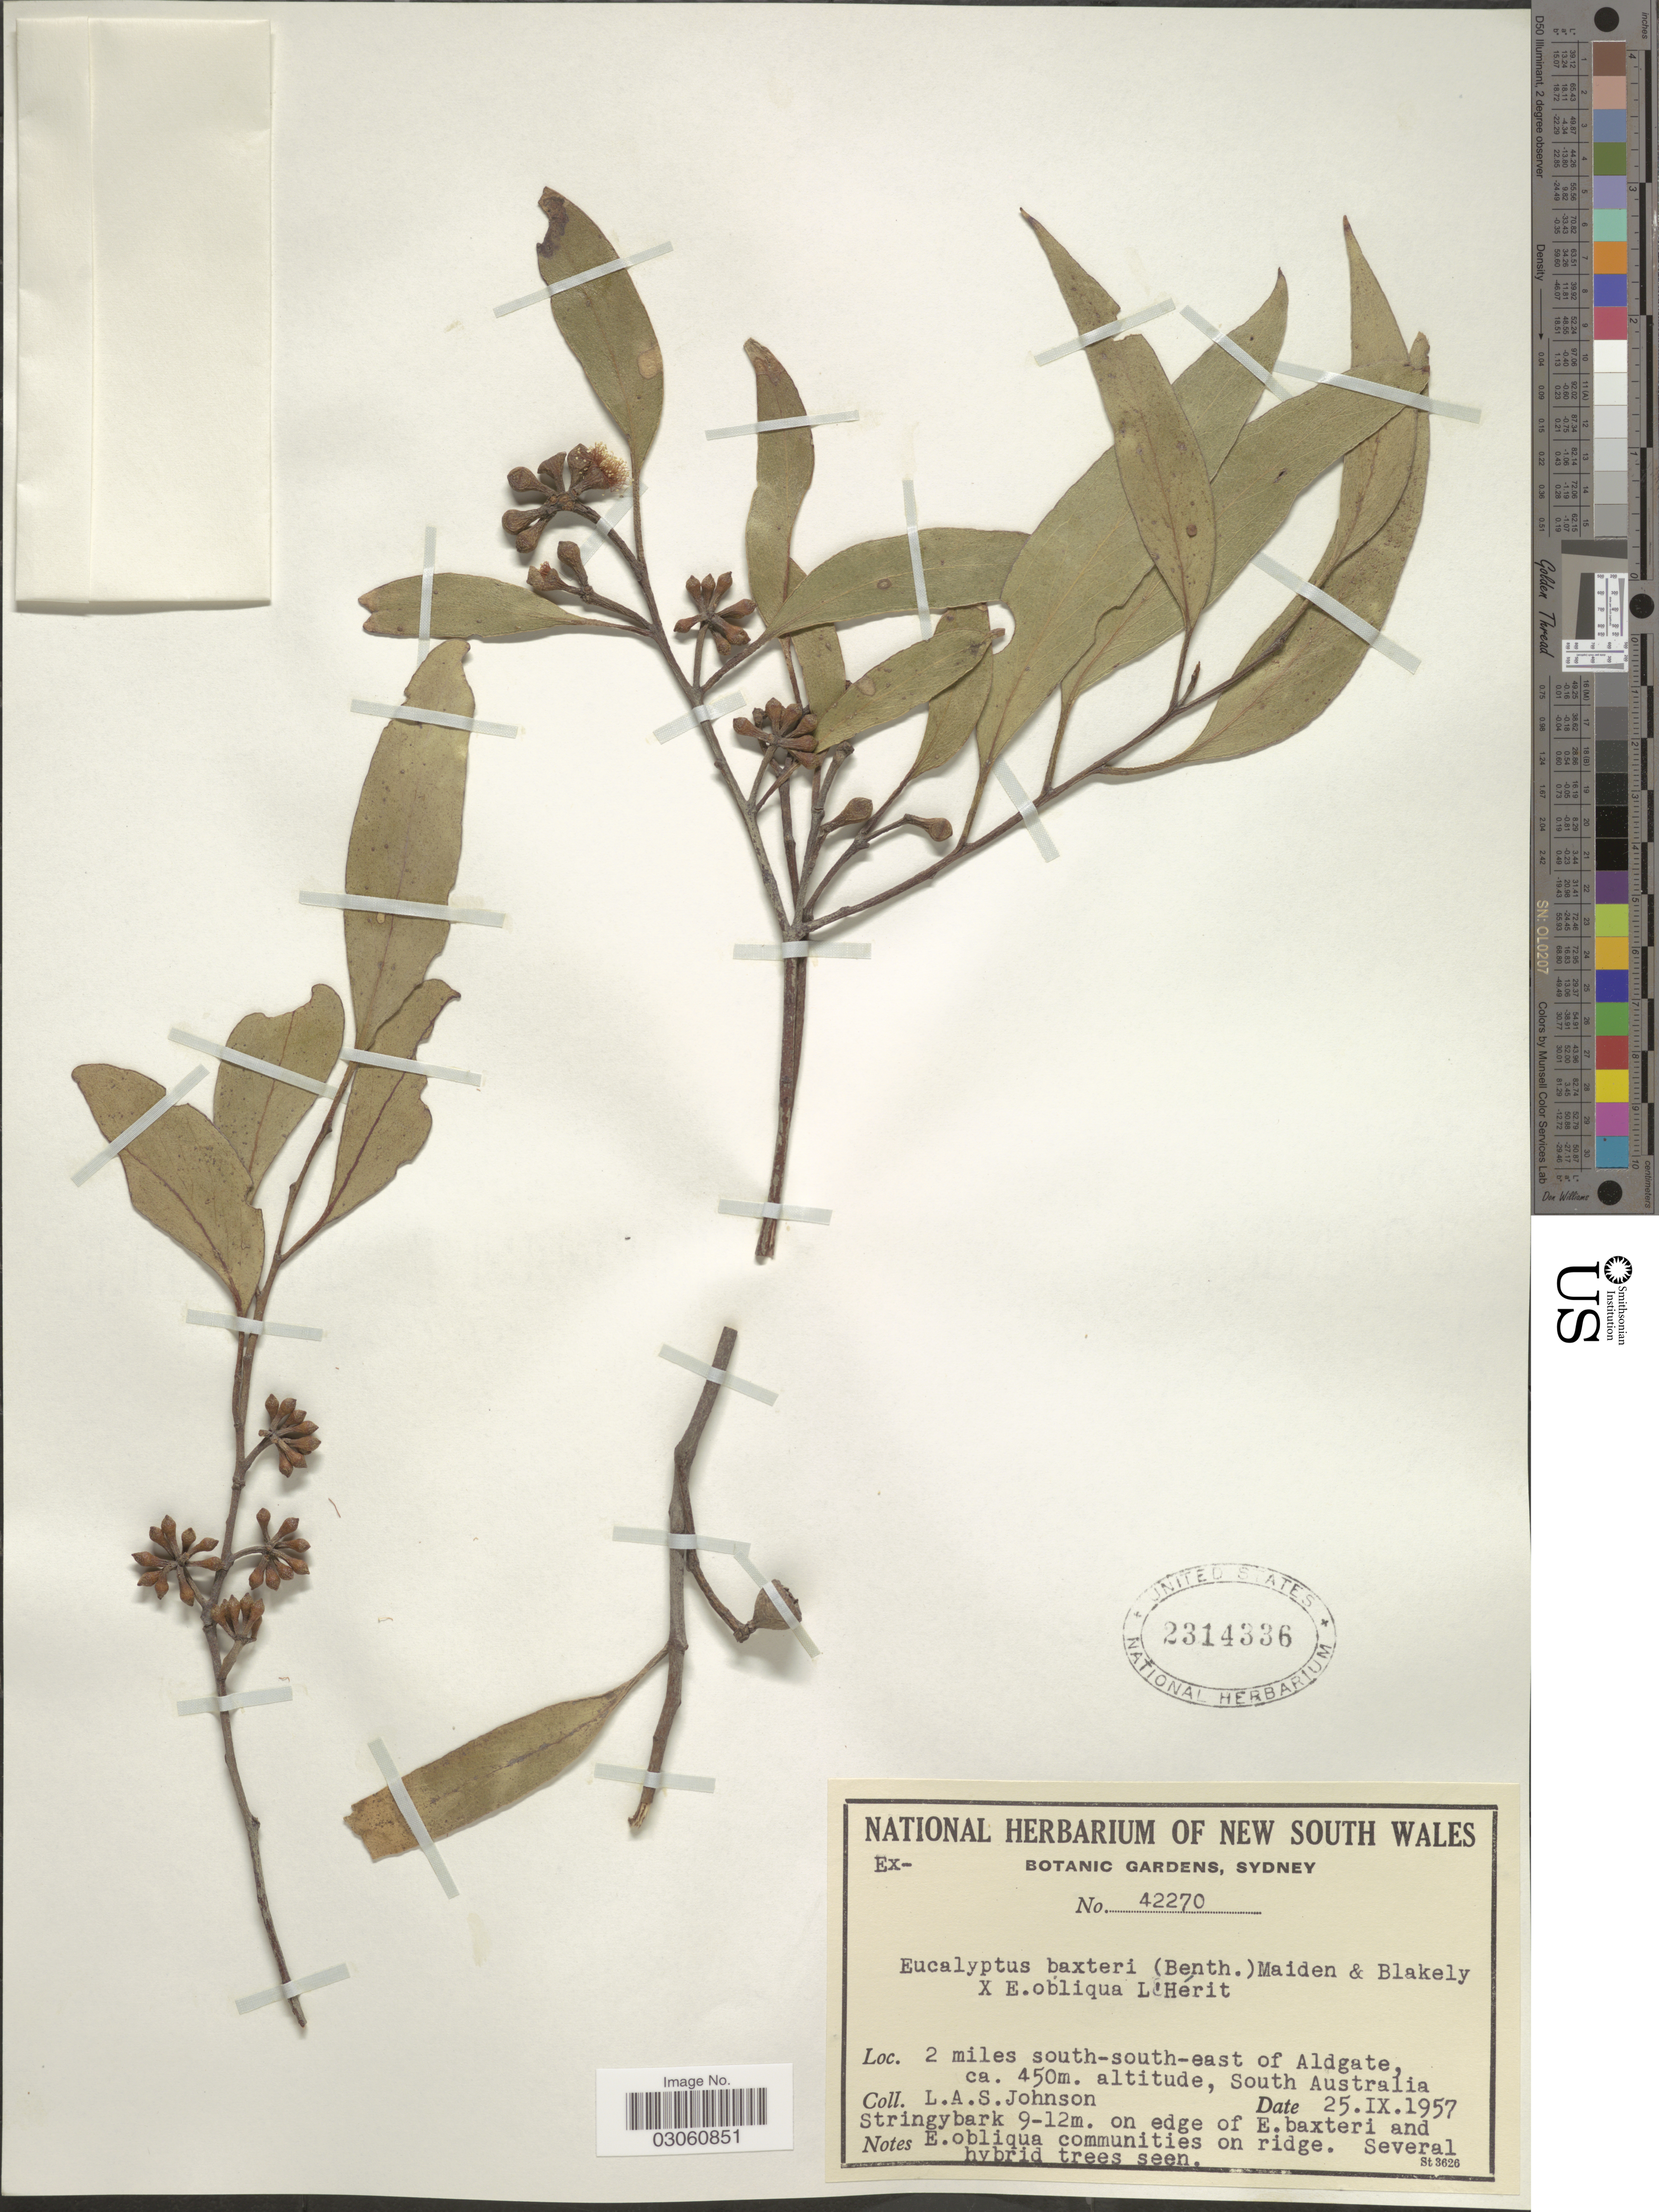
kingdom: Plantae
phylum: Tracheophyta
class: Magnoliopsida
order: Myrtales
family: Myrtaceae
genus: Eucalyptus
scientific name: Eucalyptus baxteri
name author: (Benth.) J.M. Black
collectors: L. A. S. Johnson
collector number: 42270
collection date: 1957-09-25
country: Australia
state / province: South Australia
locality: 2 miles south-south-east of Aldgate.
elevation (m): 450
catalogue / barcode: US 2314336